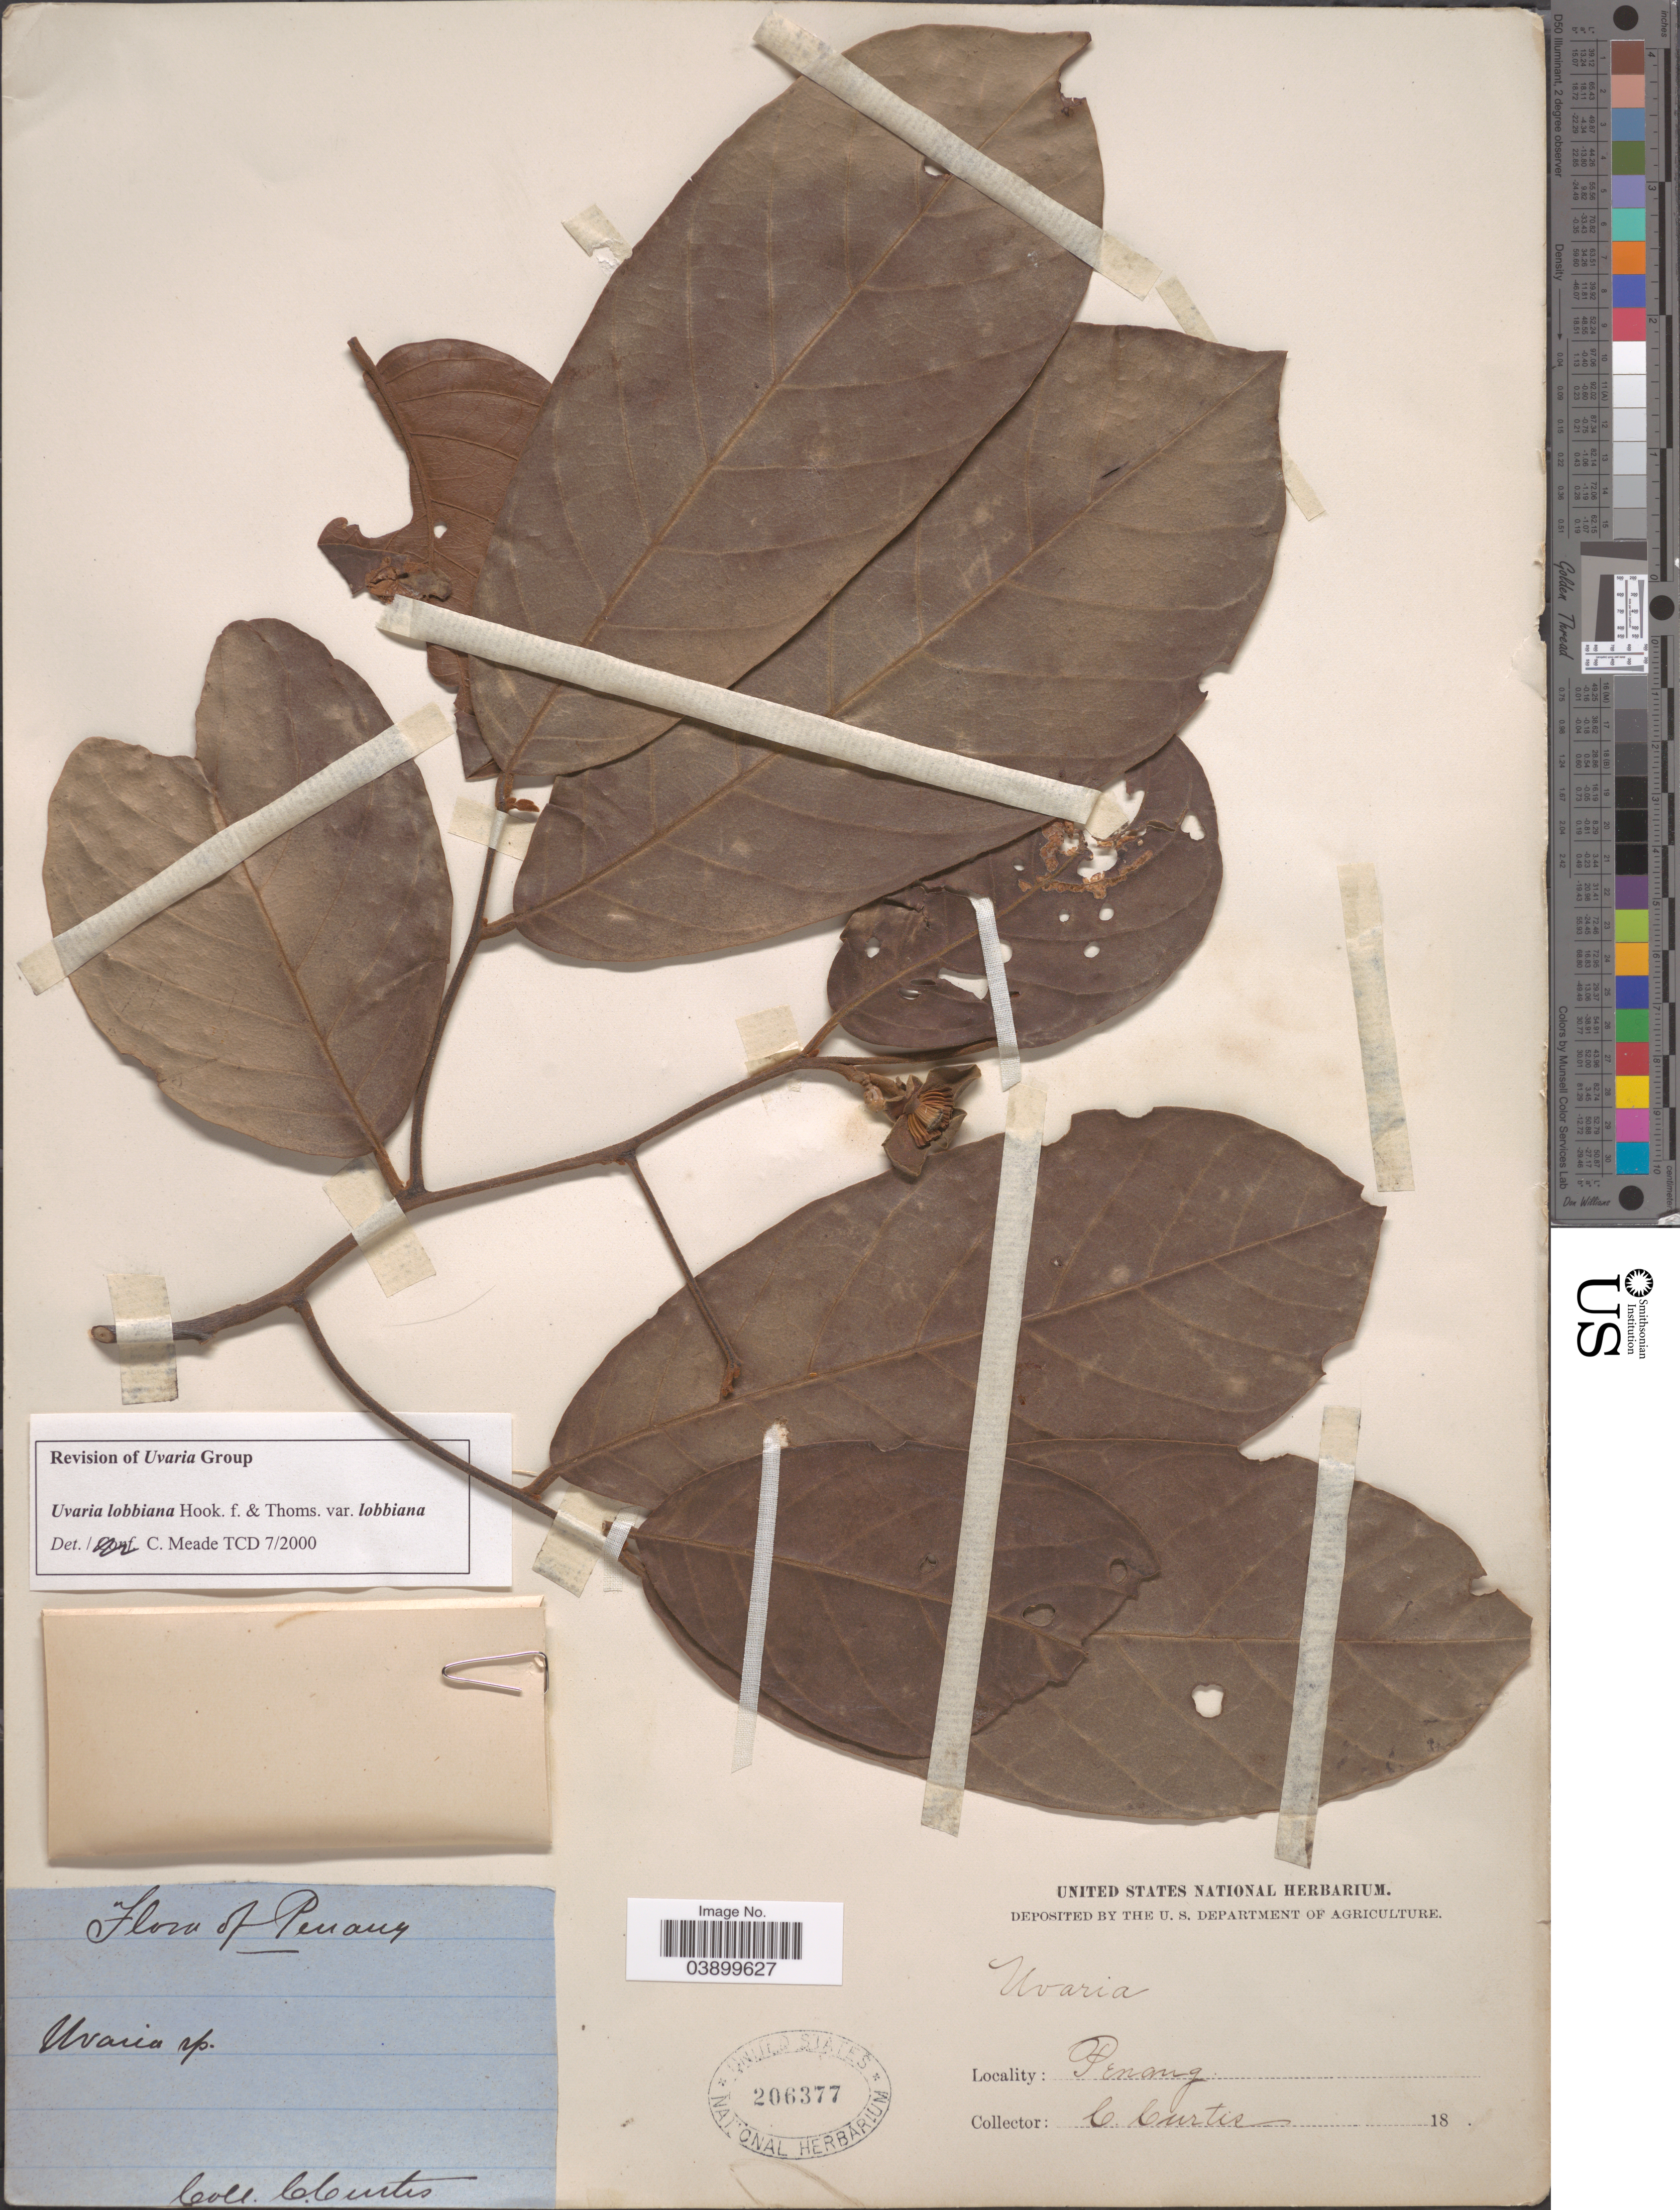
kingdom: Plantae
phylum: Tracheophyta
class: Magnoliopsida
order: Magnoliales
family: Annonaceae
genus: Uvaria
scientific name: Uvaria lobbiana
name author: Hook. f. & Thomson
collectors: C. Curtis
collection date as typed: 18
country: Malaysia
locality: Penang.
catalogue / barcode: US 206377